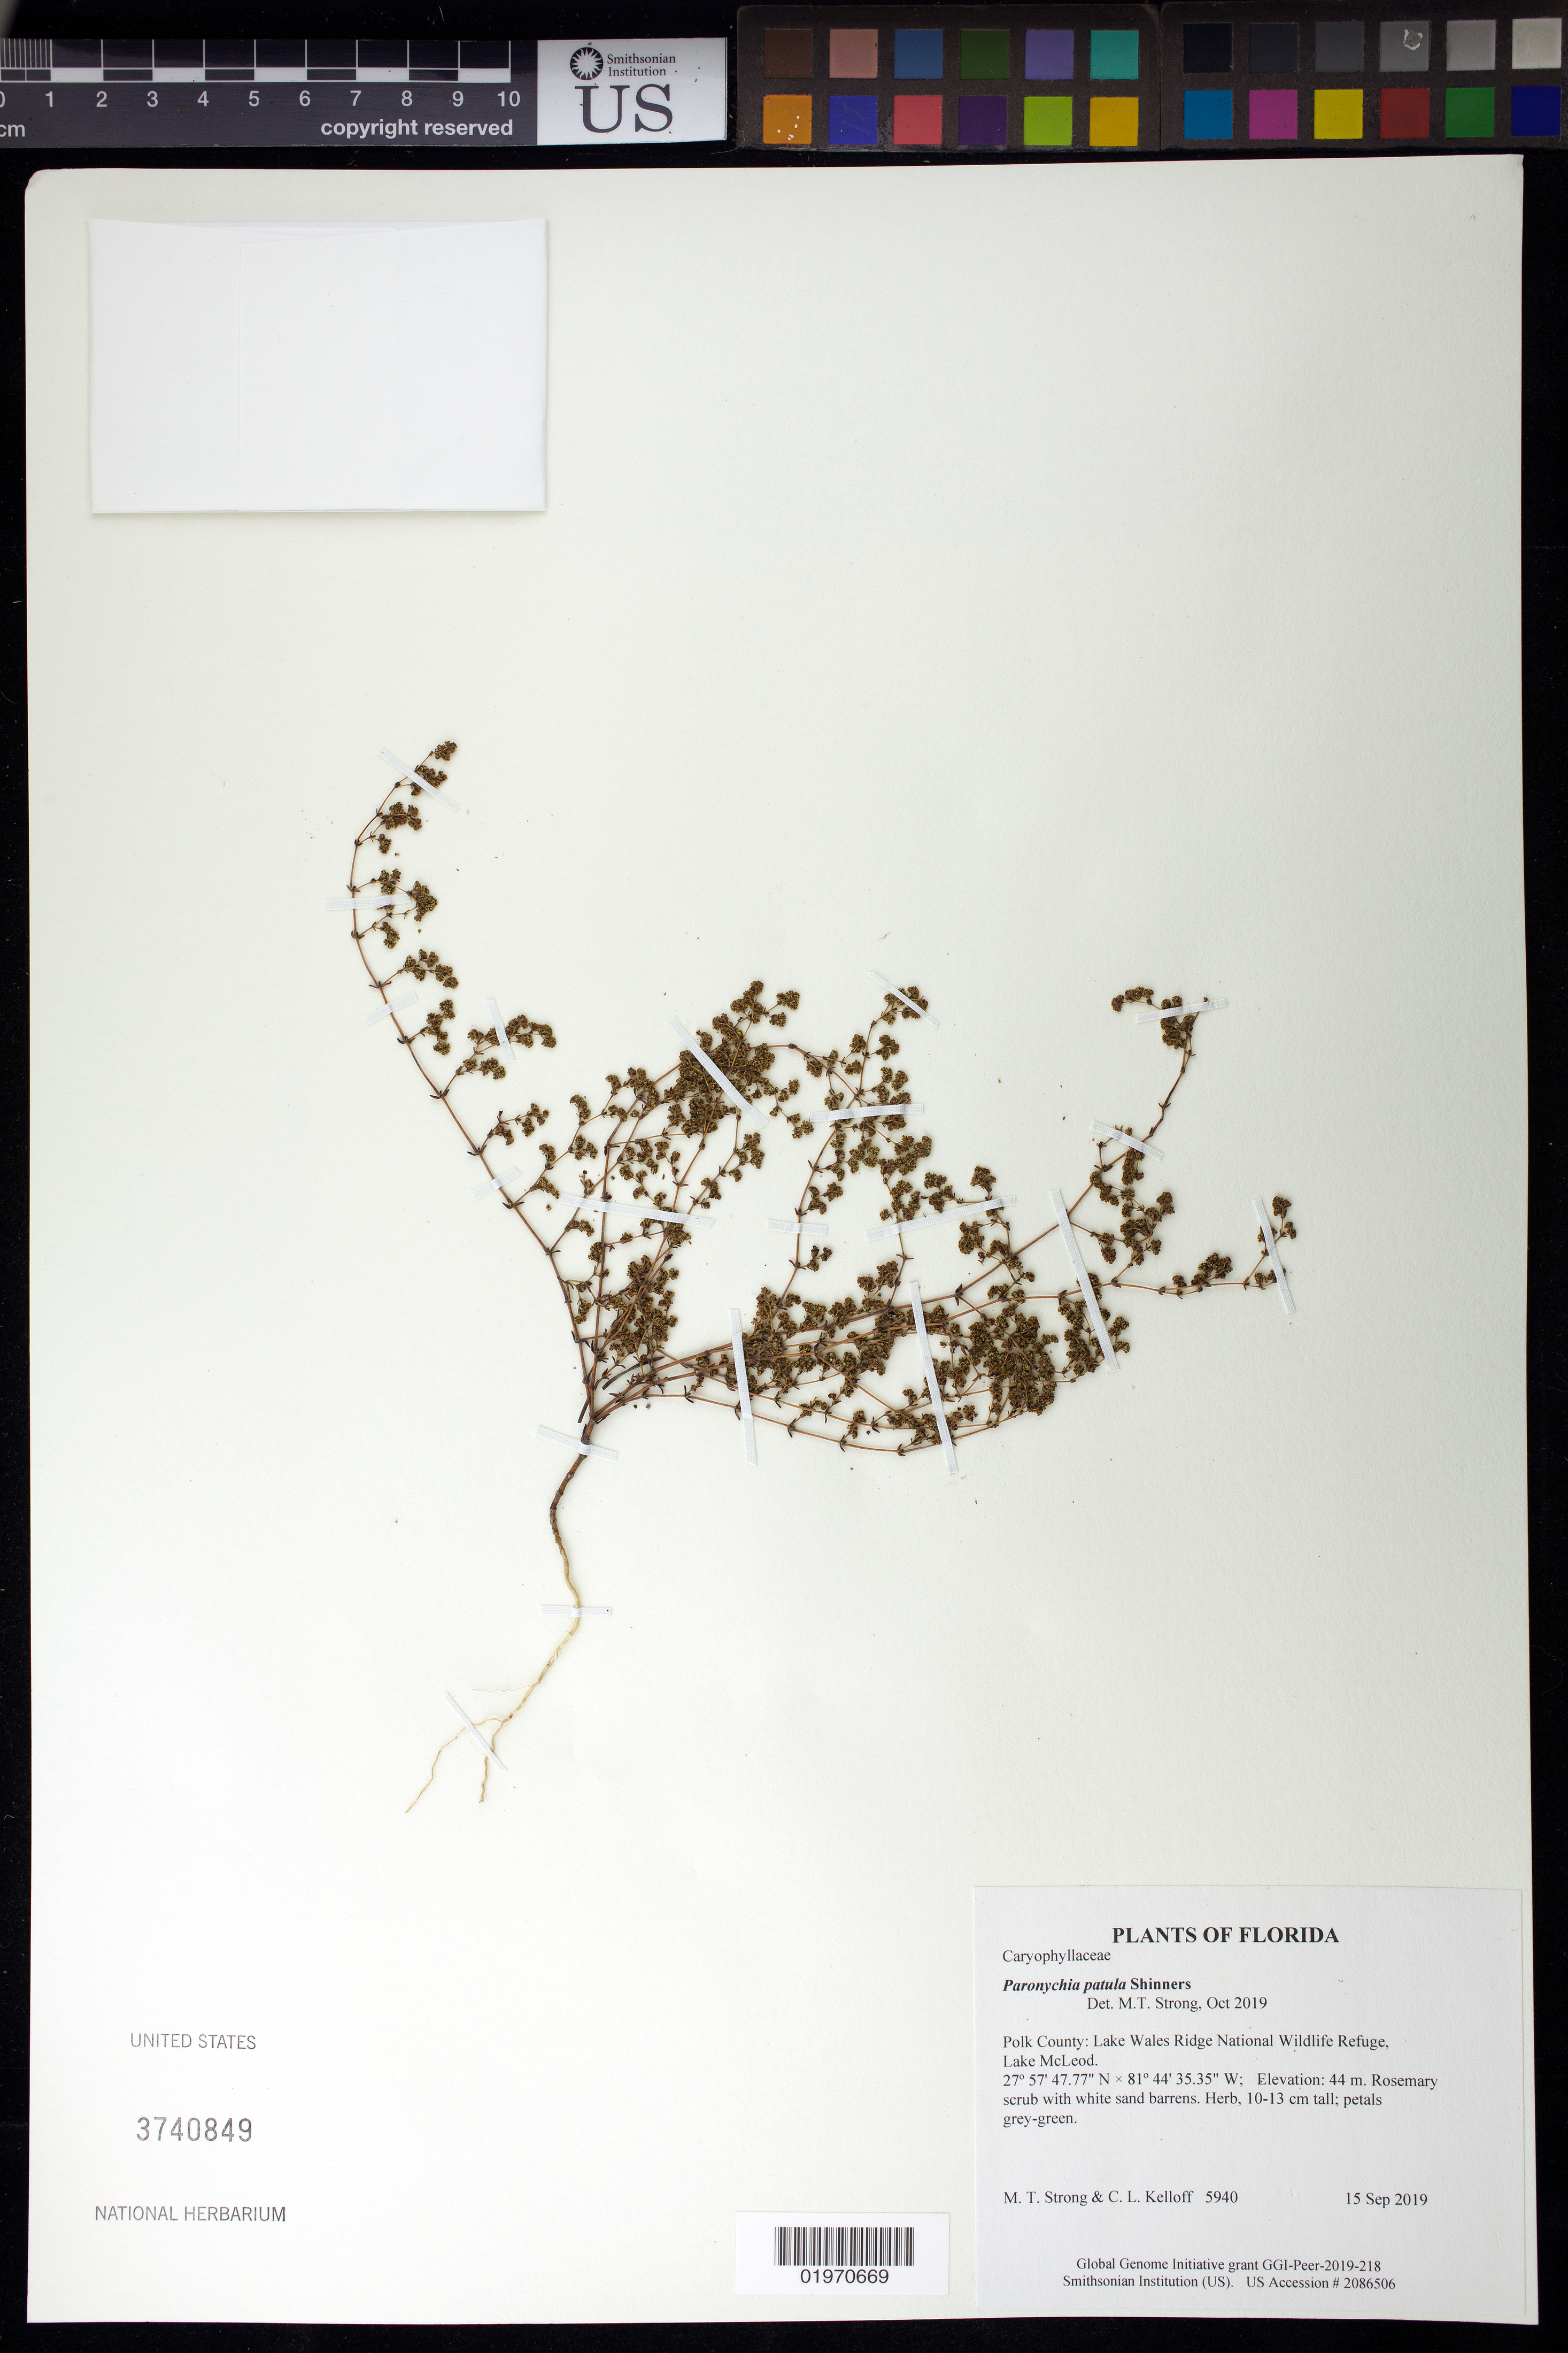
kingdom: Plantae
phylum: Tracheophyta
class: Magnoliopsida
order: Caryophyllales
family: Caryophyllaceae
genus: Paronychia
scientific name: Paronychia patula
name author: Shinners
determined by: Strong, Mark T., (BOT), Smithsonian Institution - National Museum of Natural History (UNITED STATES)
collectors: M. T. Strong & C. L. Kelloff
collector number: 5940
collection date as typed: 15 Sep 2019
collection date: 2019-09-15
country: United States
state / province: Florida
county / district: Polk County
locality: Lake Wales Ridge National Wildlife Refuge, Lake McLeod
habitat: Rosemary scrub with white sand barrens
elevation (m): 44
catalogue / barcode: US 3740849